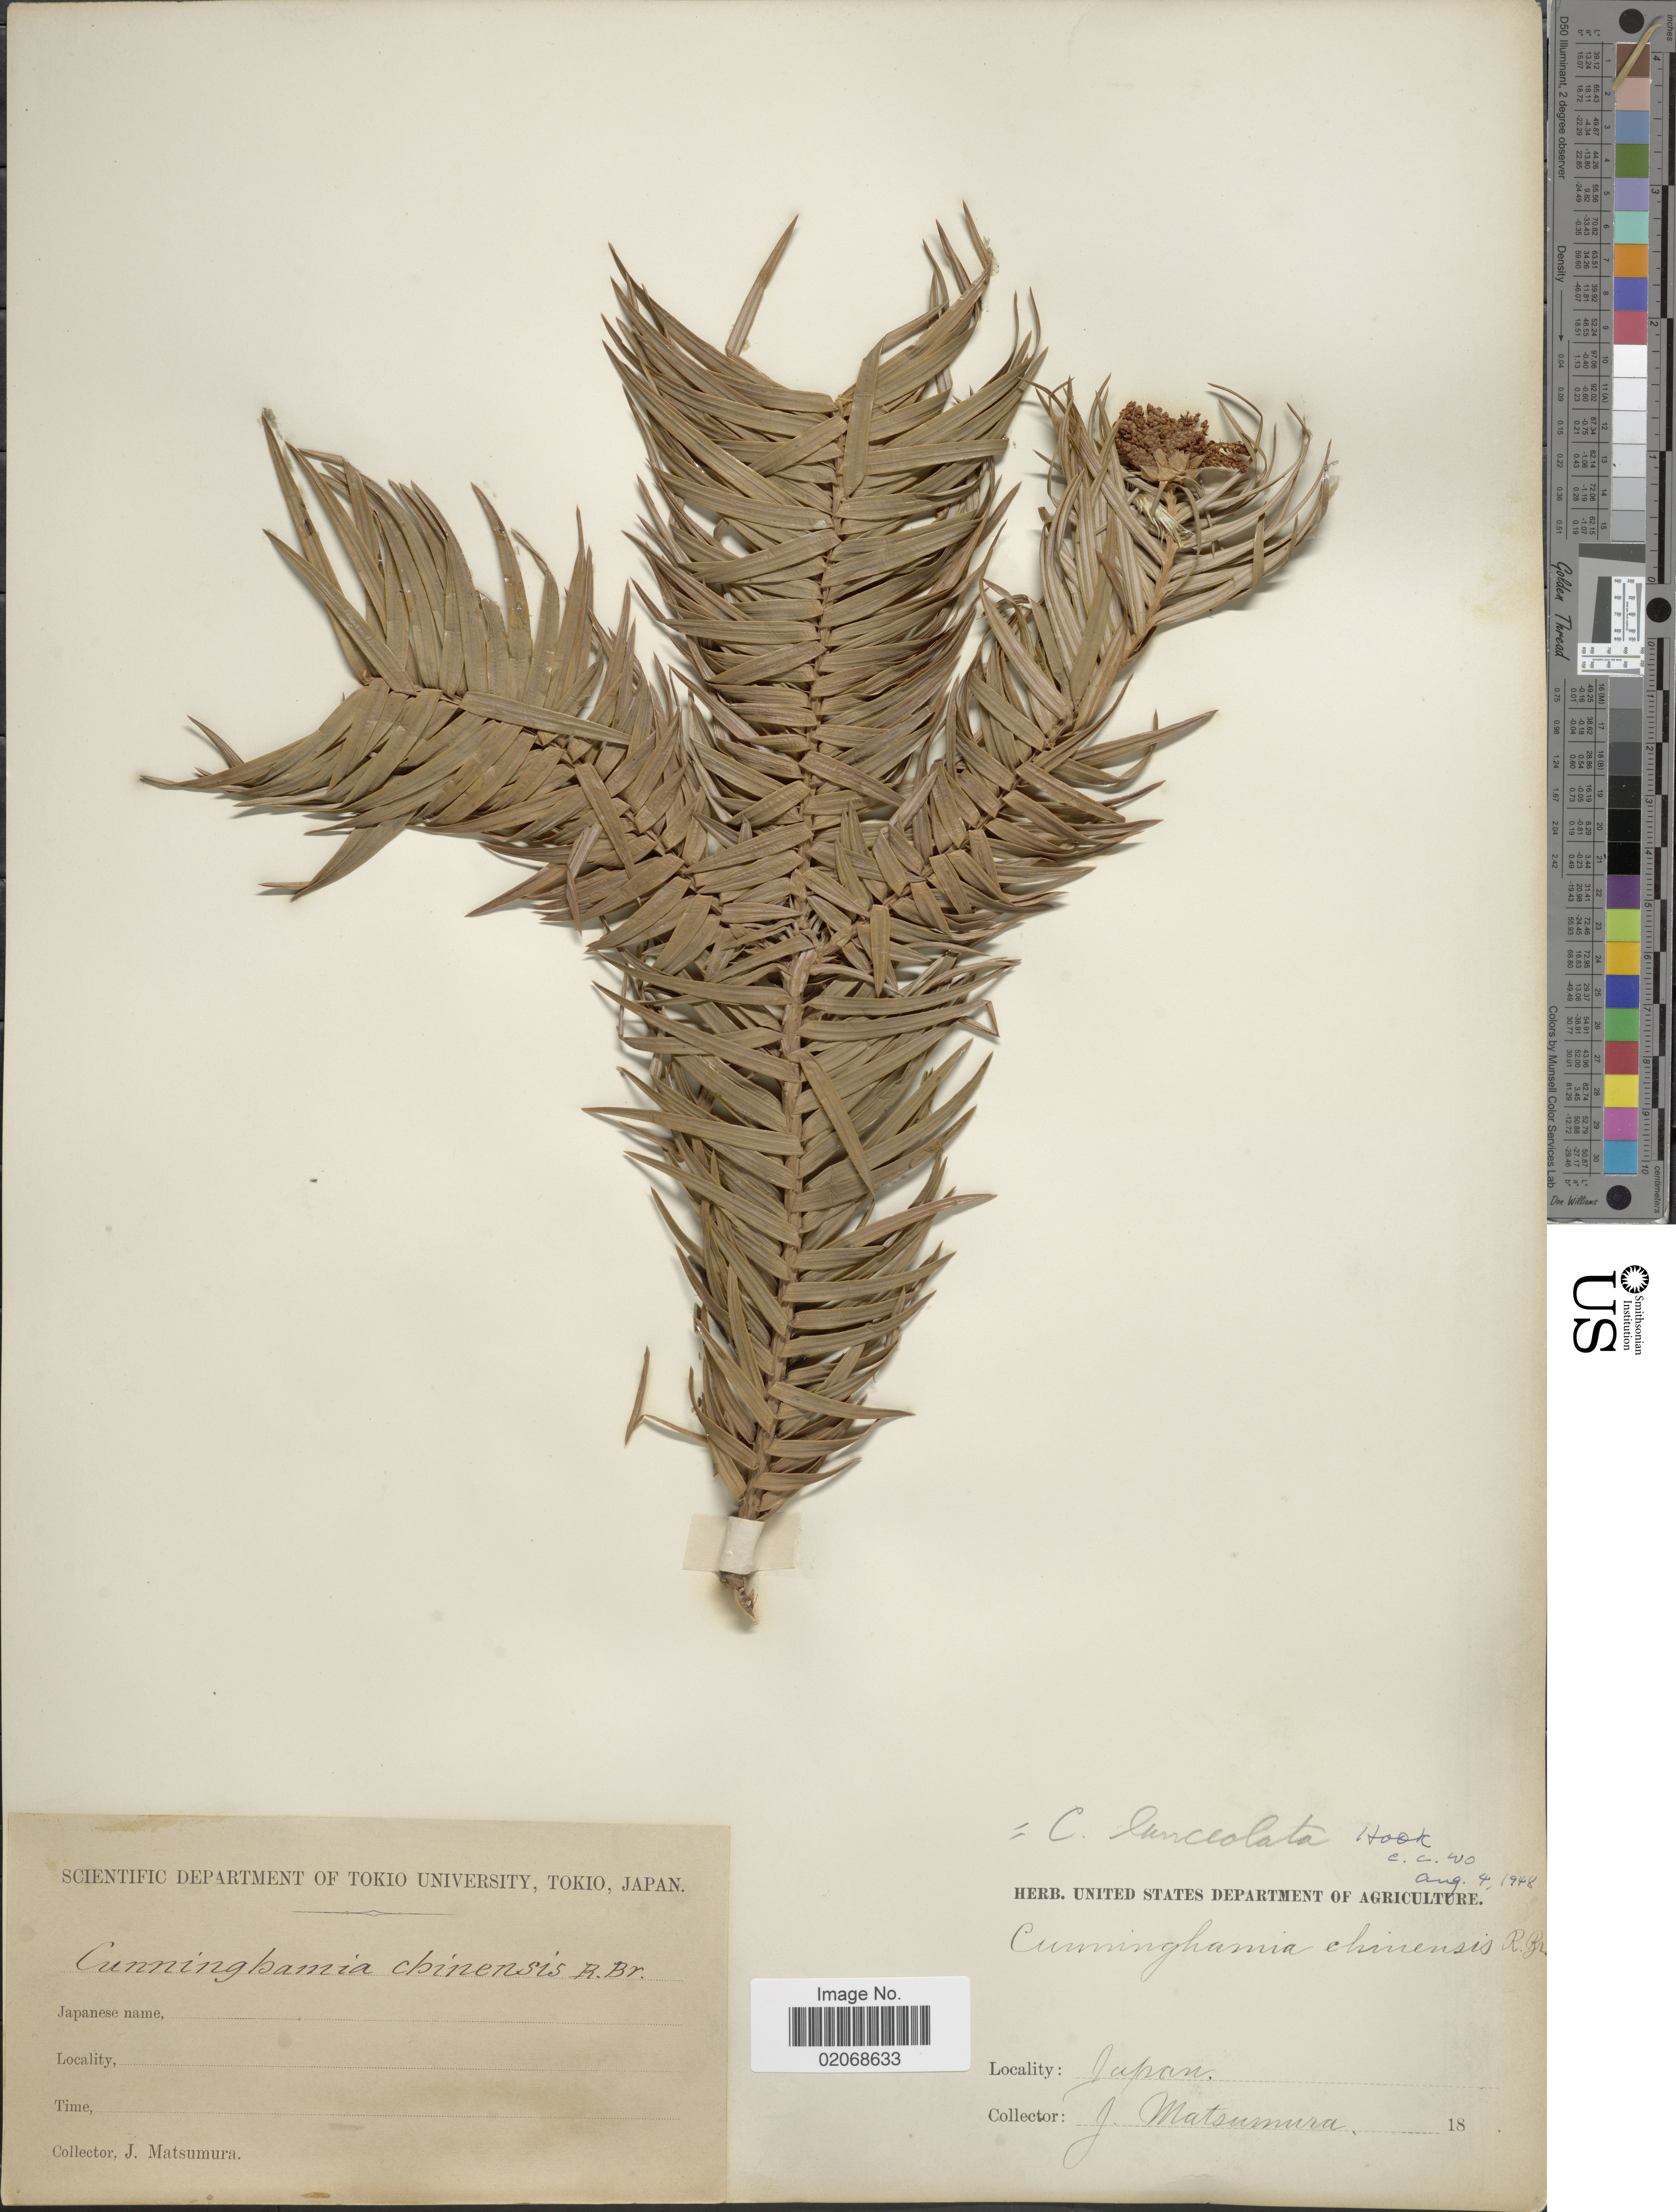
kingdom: Plantae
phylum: Tracheophyta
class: Pinopsida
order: Pinales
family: Cupressaceae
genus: Cunninghamia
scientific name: Cunninghamia lanceolata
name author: (Lamb.) Hook.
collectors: J. Matsumura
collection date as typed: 18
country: Japan